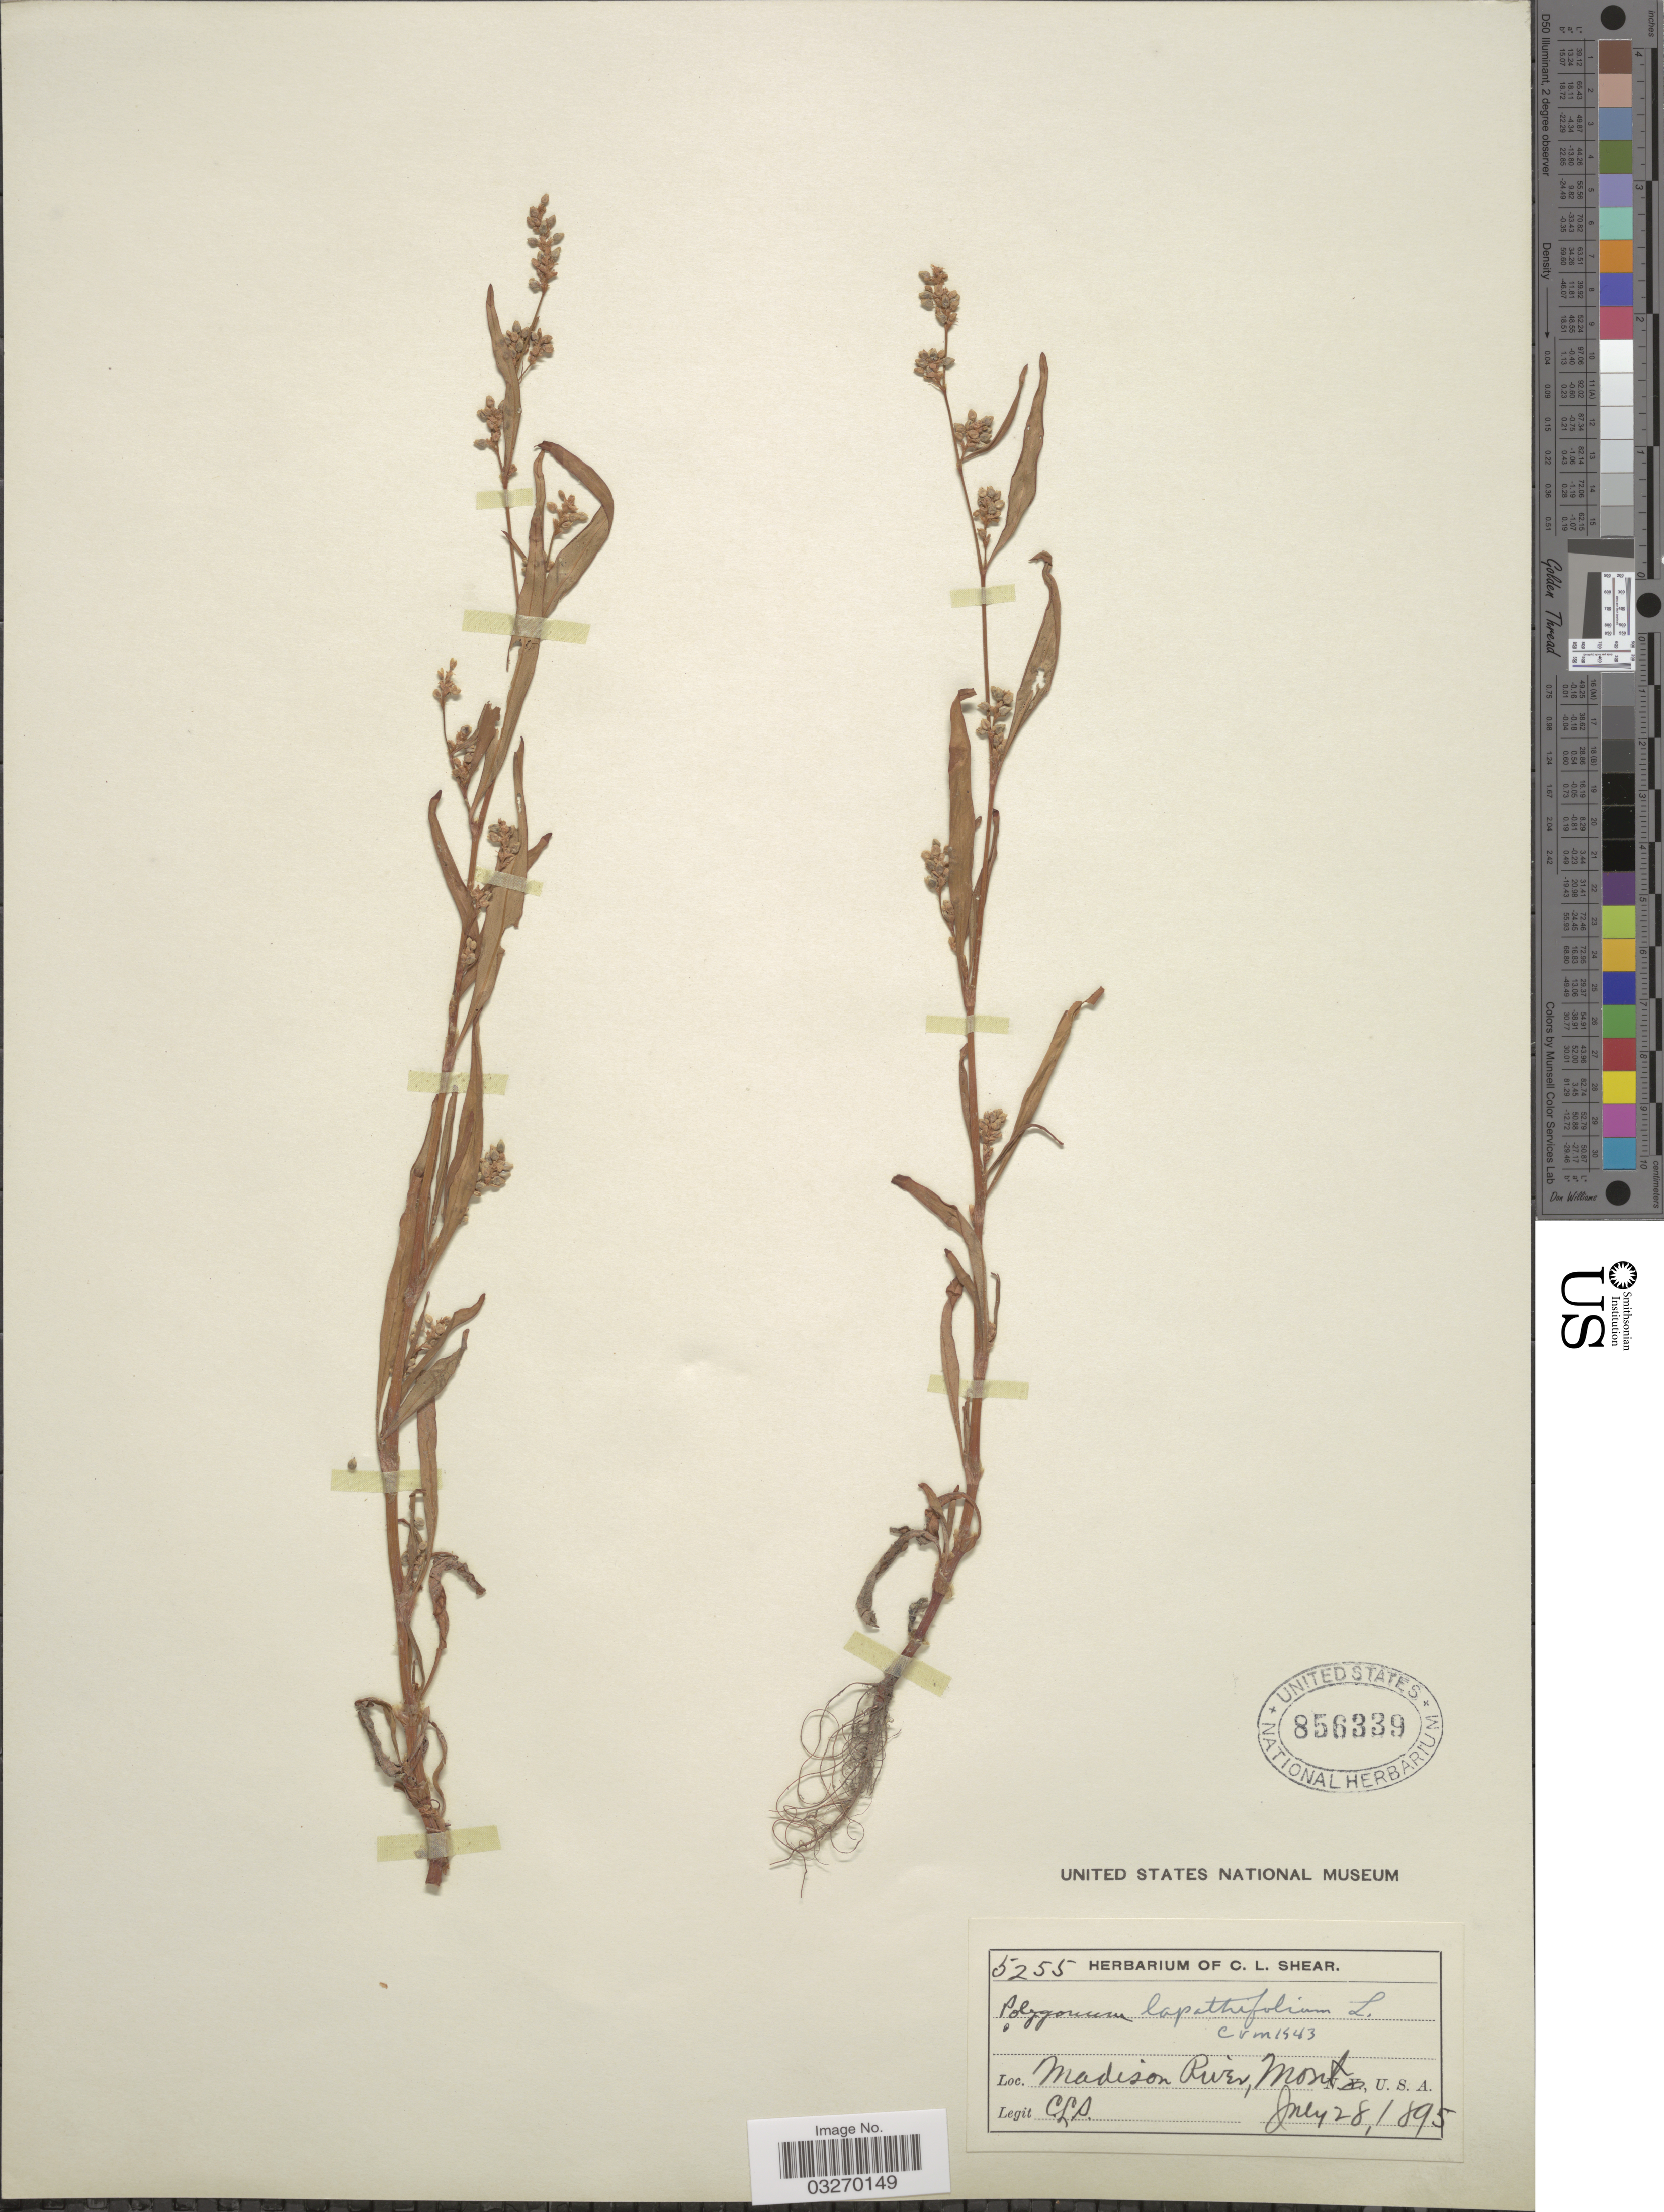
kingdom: Plantae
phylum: Tracheophyta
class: Magnoliopsida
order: Caryophyllales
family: Polygonaceae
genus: Persicaria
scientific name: Persicaria lapathifolia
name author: (L.) Delarbre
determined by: Atha, D. E.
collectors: C. L. Shear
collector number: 5255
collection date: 1895-07-28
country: United States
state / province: Montana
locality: Madison River.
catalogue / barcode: US 856339